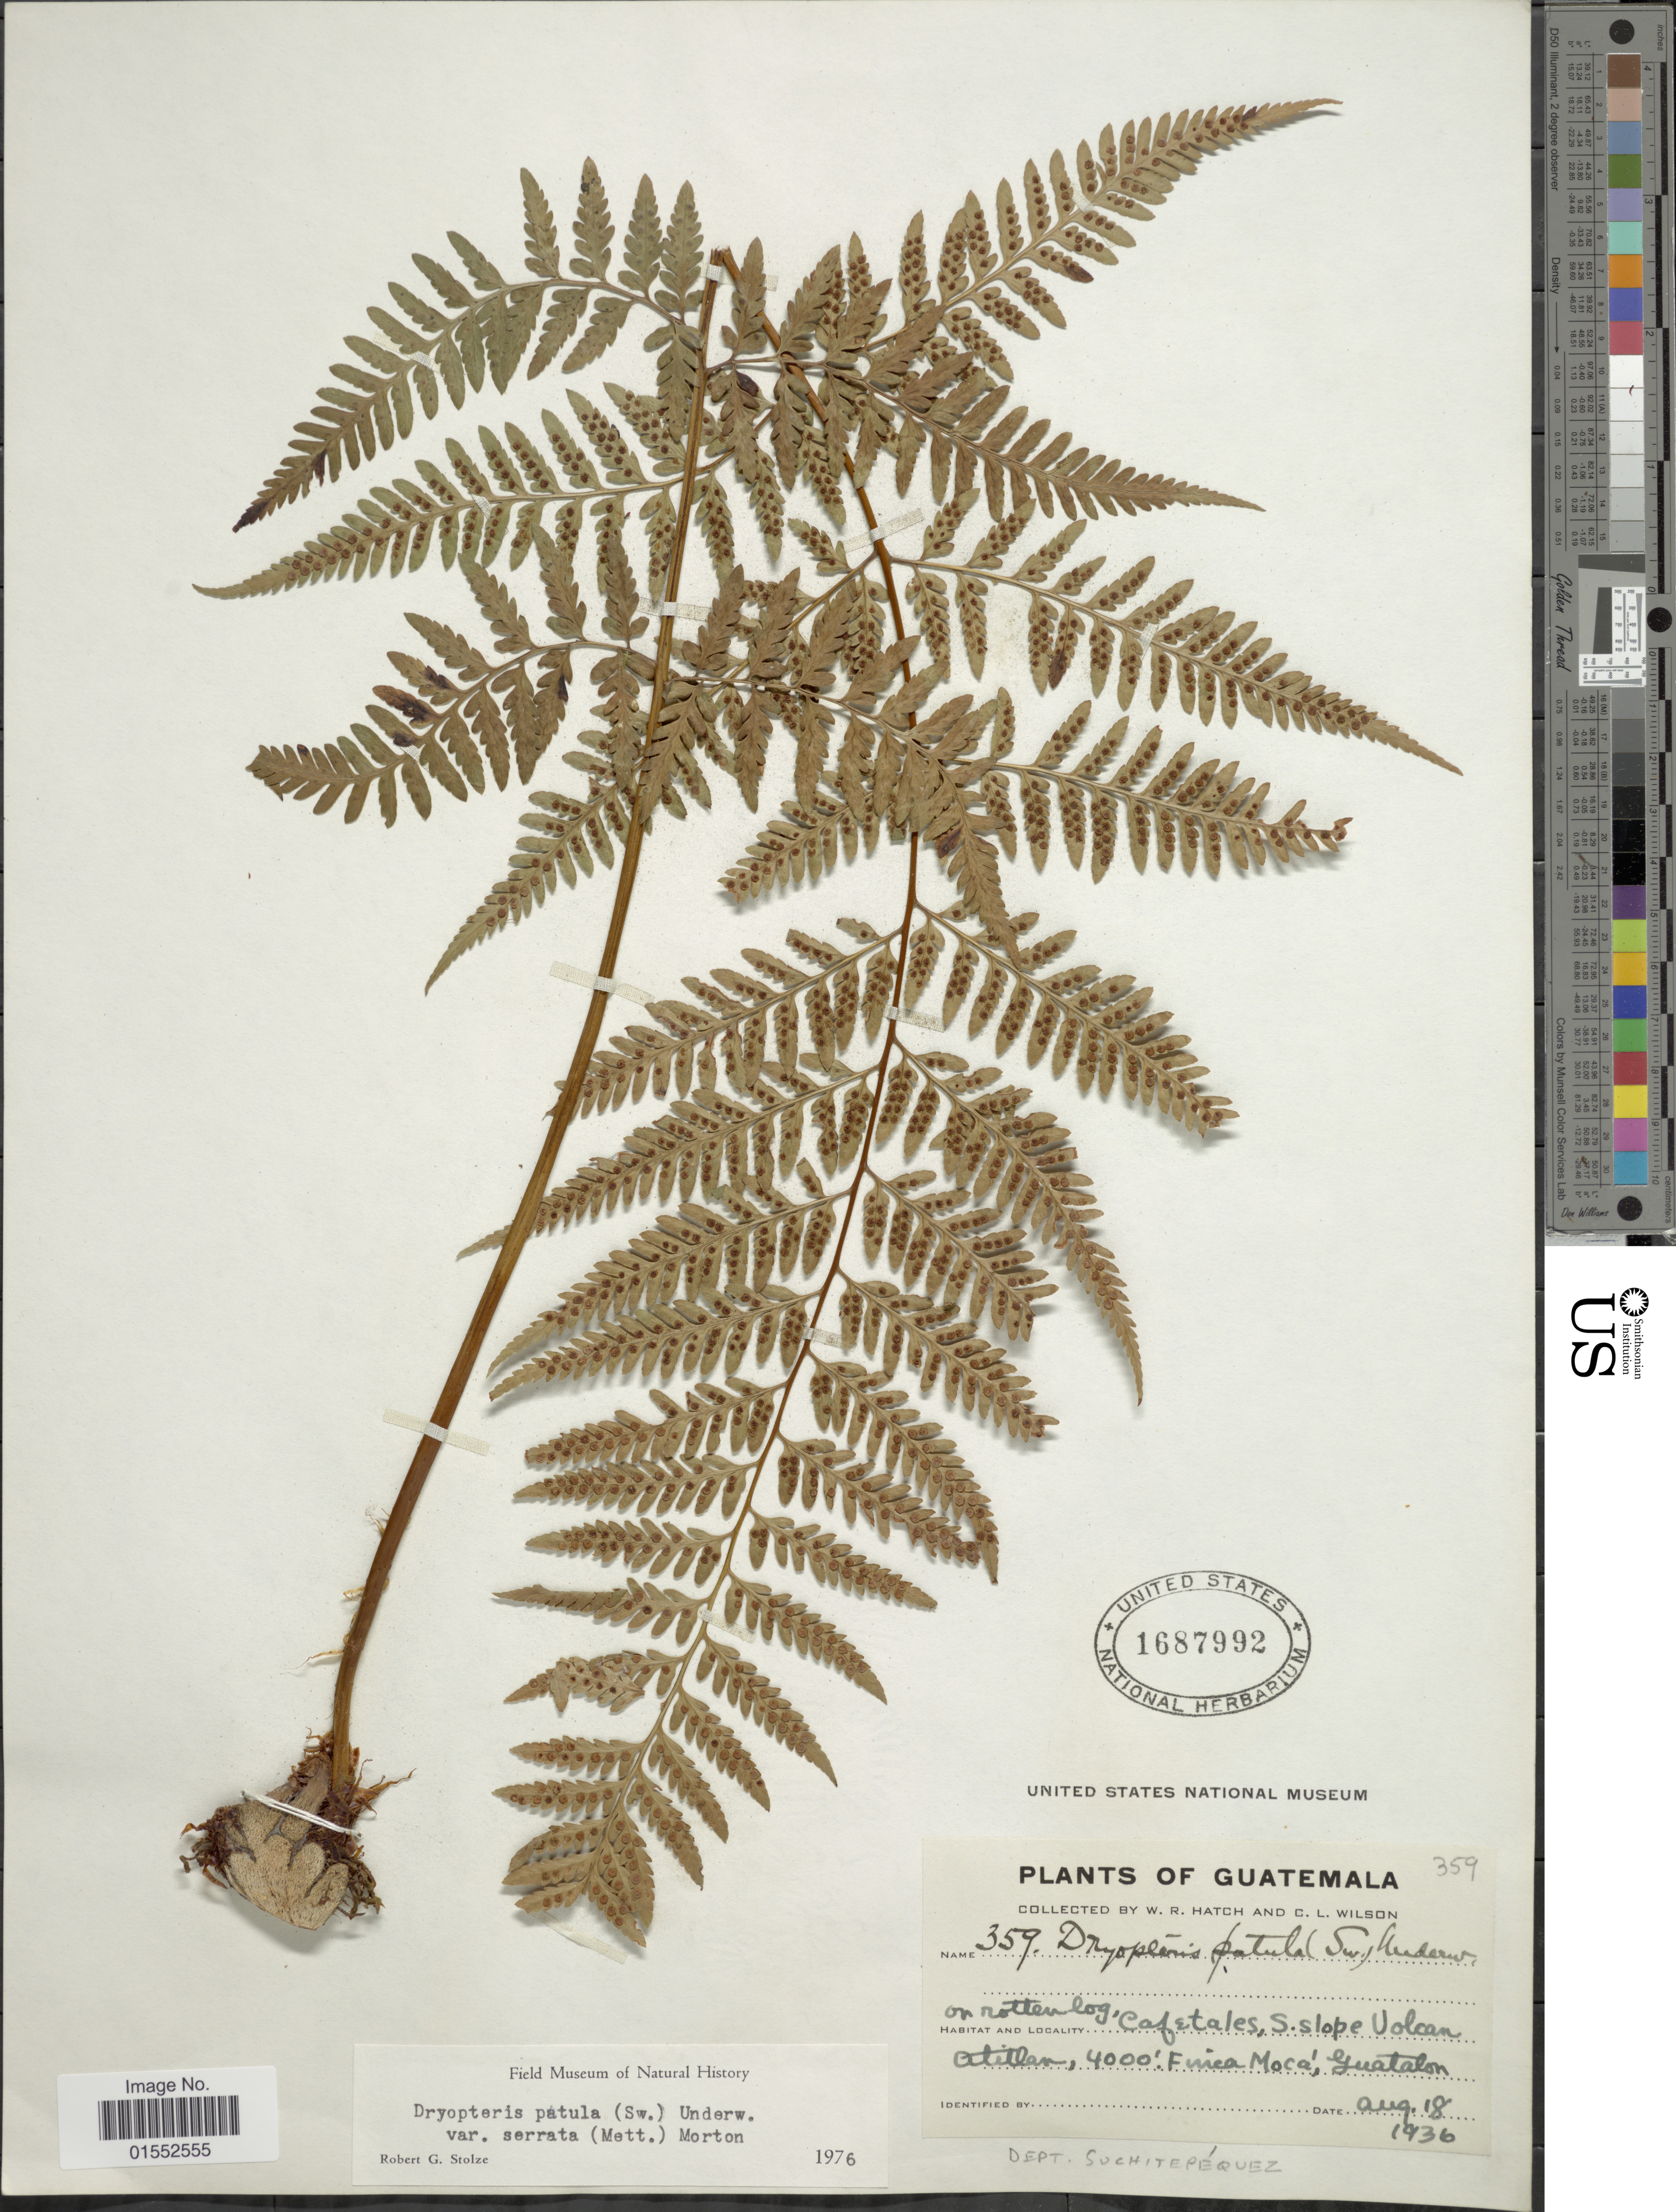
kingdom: Plantae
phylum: Tracheophyta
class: Polypodiopsida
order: Polypodiales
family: Dryopteridaceae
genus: Dryopteris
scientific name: Dryopteris patula var. serrata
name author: (Mett.) C.V. Morton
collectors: W. Hatch & C. L. Wilson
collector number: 359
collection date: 1936-08-18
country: Guatemala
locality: Cafetales, S. slope Volcan Atillen, Finca Moca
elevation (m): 1219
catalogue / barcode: US 1687992